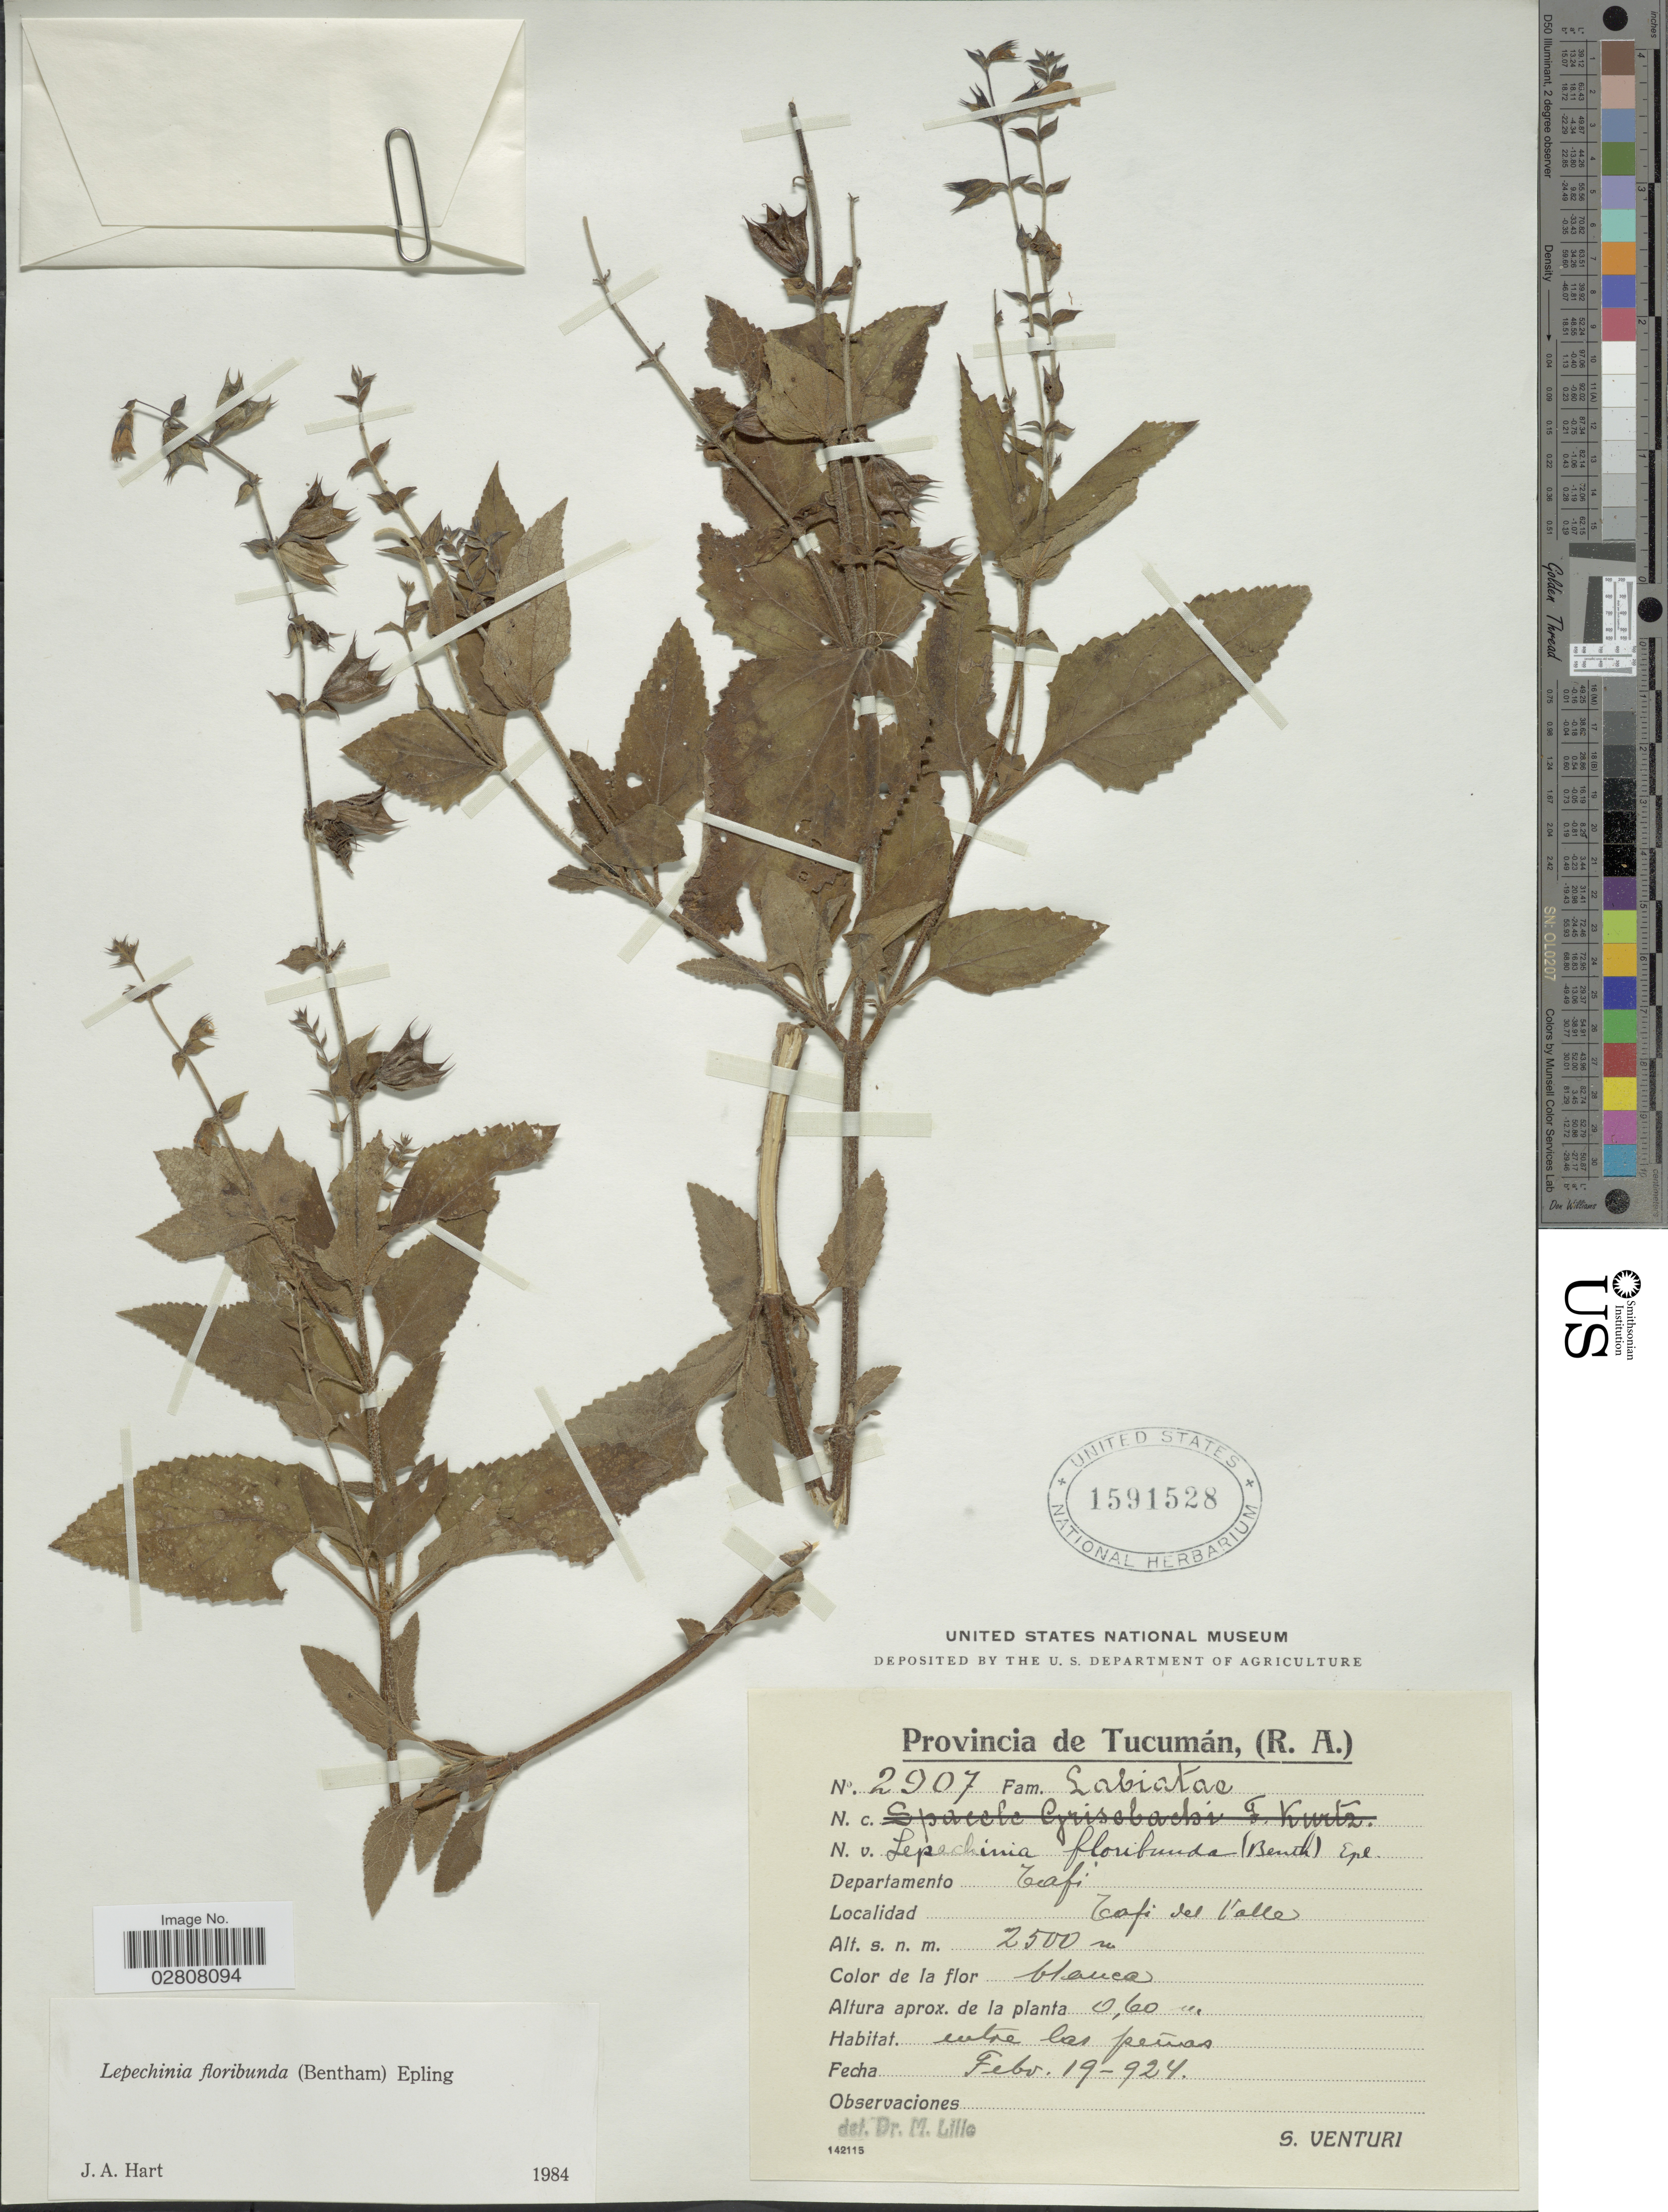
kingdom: Plantae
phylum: Tracheophyta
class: Magnoliopsida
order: Lamiales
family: Lamiaceae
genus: Lepechinia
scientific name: Lepechinia floribunda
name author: (Benth.) Epling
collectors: S. Venturi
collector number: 2907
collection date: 1924-02-19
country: Argentina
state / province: Tucuman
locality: Provincia de Tucumán, (R.A,). Departamento Tafi. Tafi del Valle.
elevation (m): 2500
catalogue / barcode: US 1591528